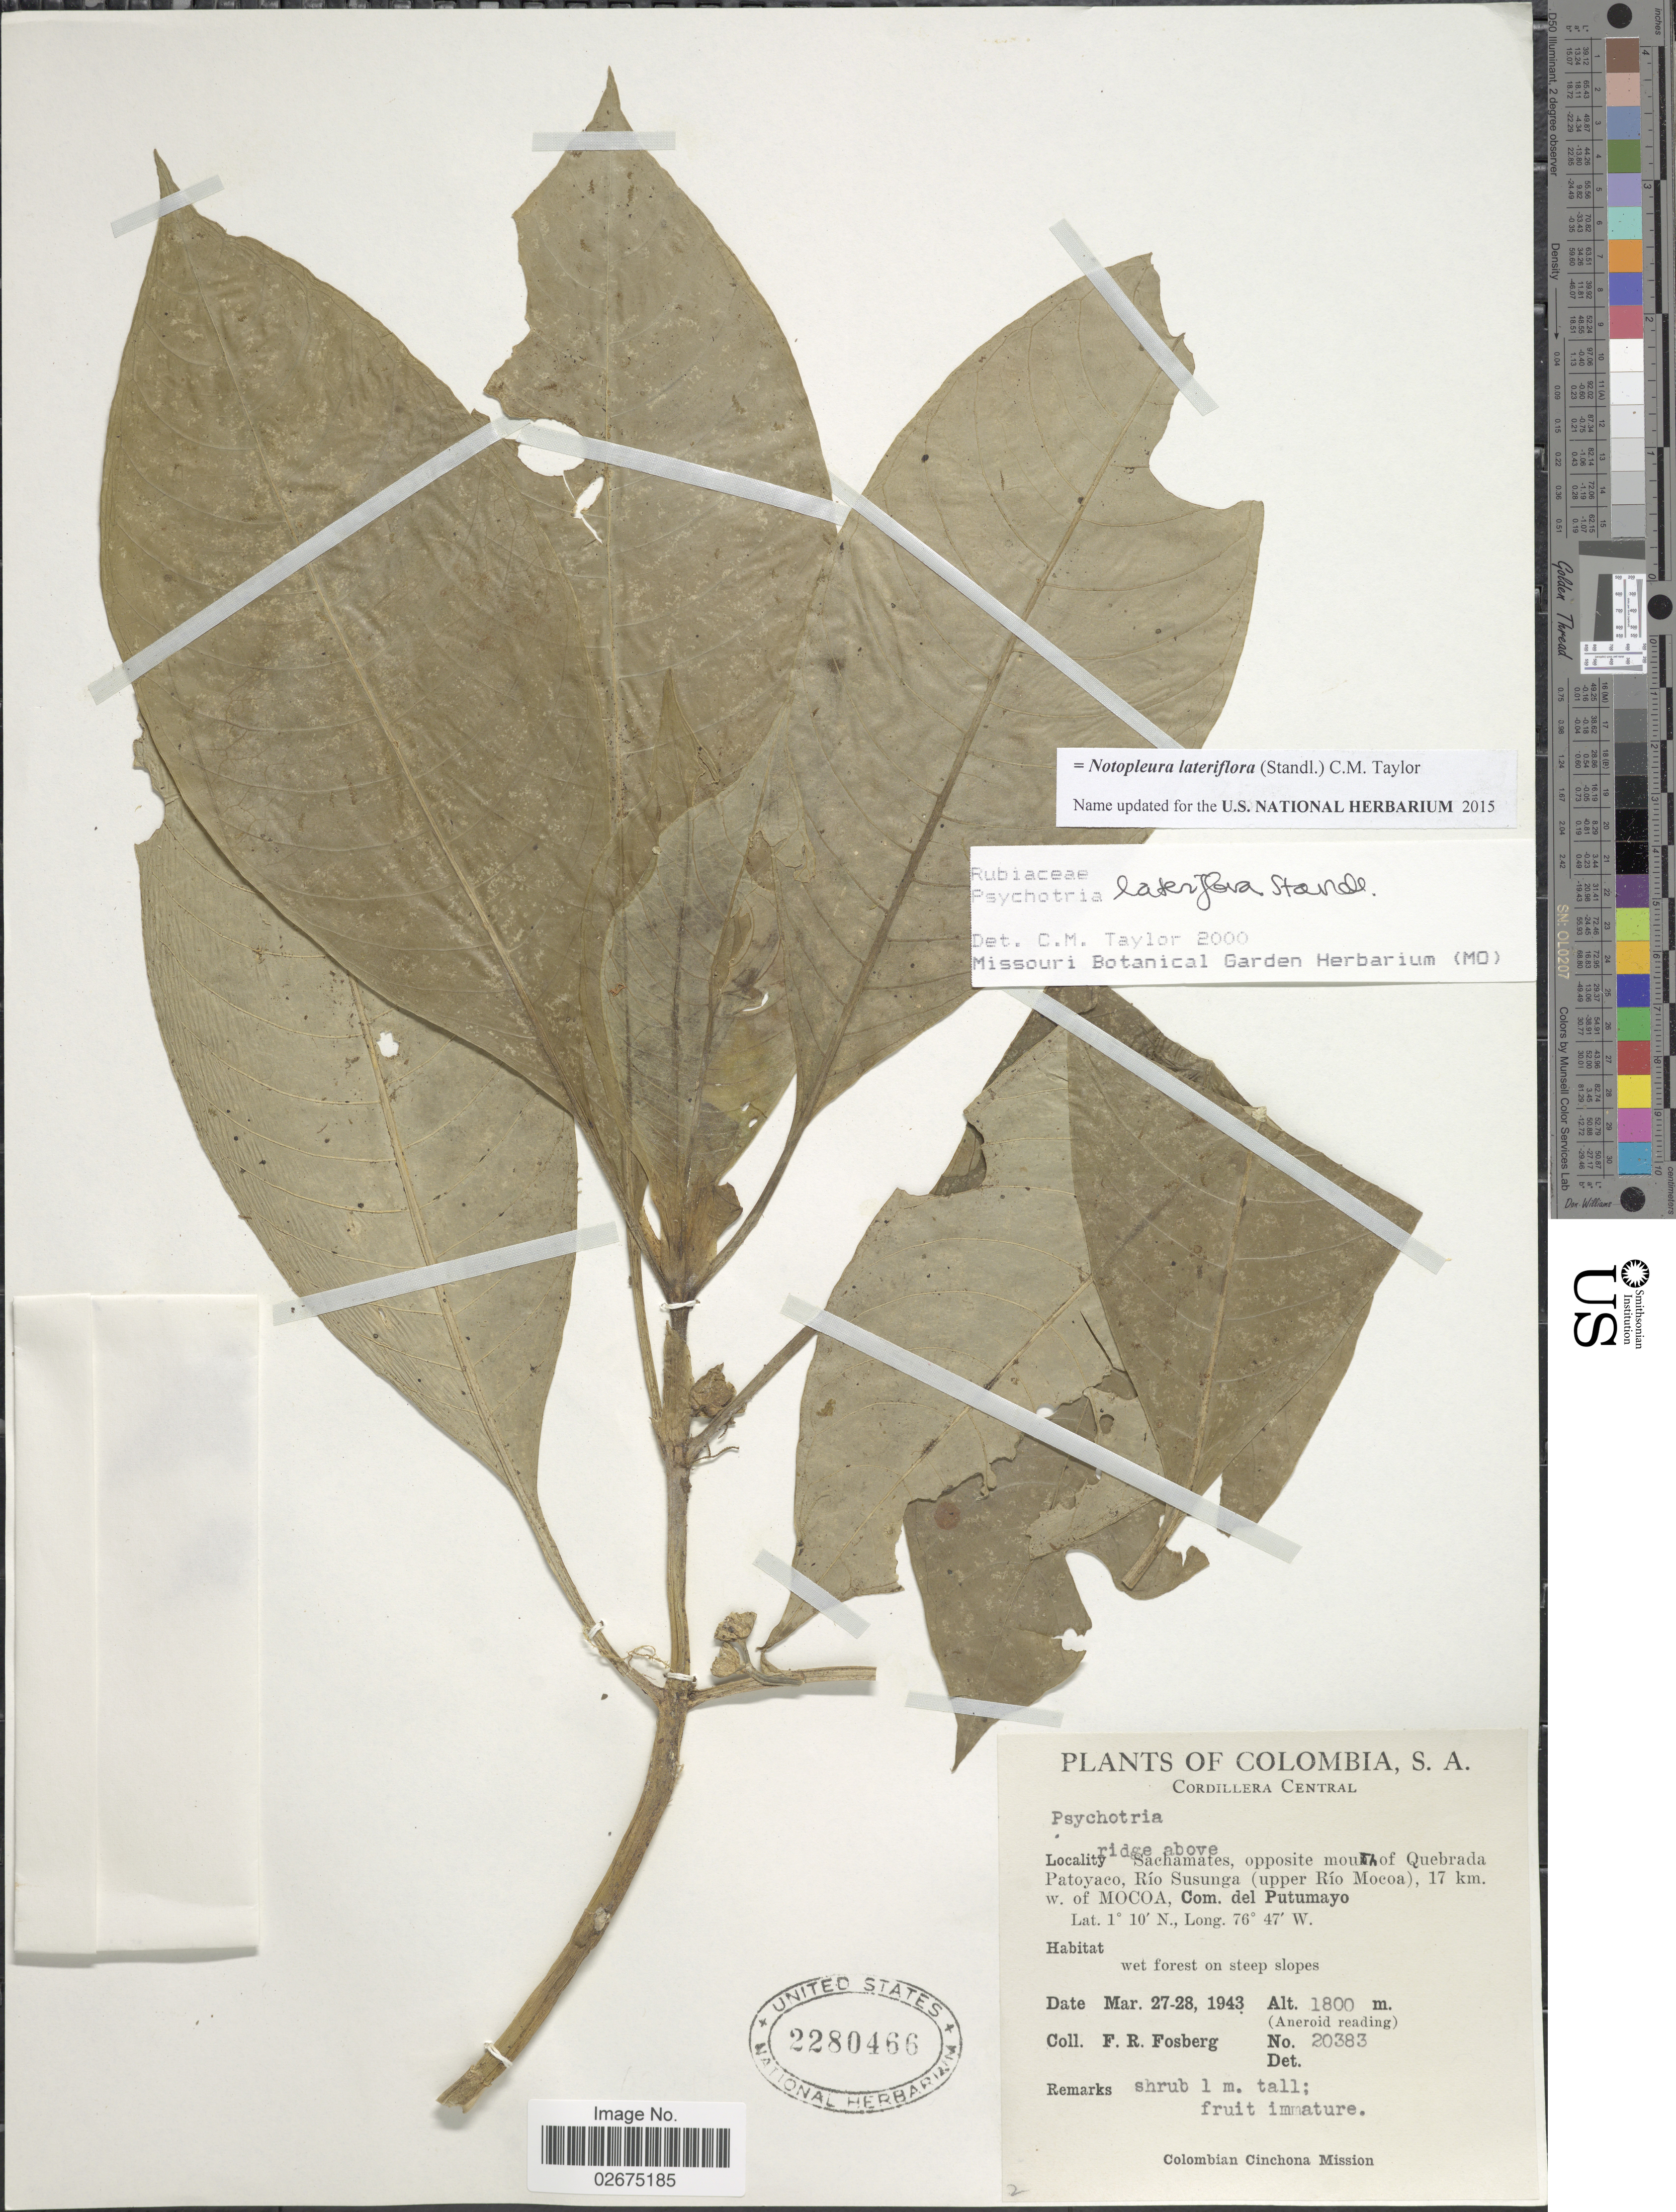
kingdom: Plantae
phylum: Tracheophyta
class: Magnoliopsida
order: Gentianales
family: Rubiaceae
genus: Notopleura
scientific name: Notopleura lateriflora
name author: (Standl.) C.M. Taylor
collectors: F. R. Fosberg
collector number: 20383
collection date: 1943-03-27/1943-03-28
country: Colombia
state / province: Putumayo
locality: Cordillera Central. Ridge above Sachamates, opposite mouth of Quebrada Patocayo, Rio Susunga (upper Rio Mocoa), 17 km. w. of Mocoa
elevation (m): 1800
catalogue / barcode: US 2280466